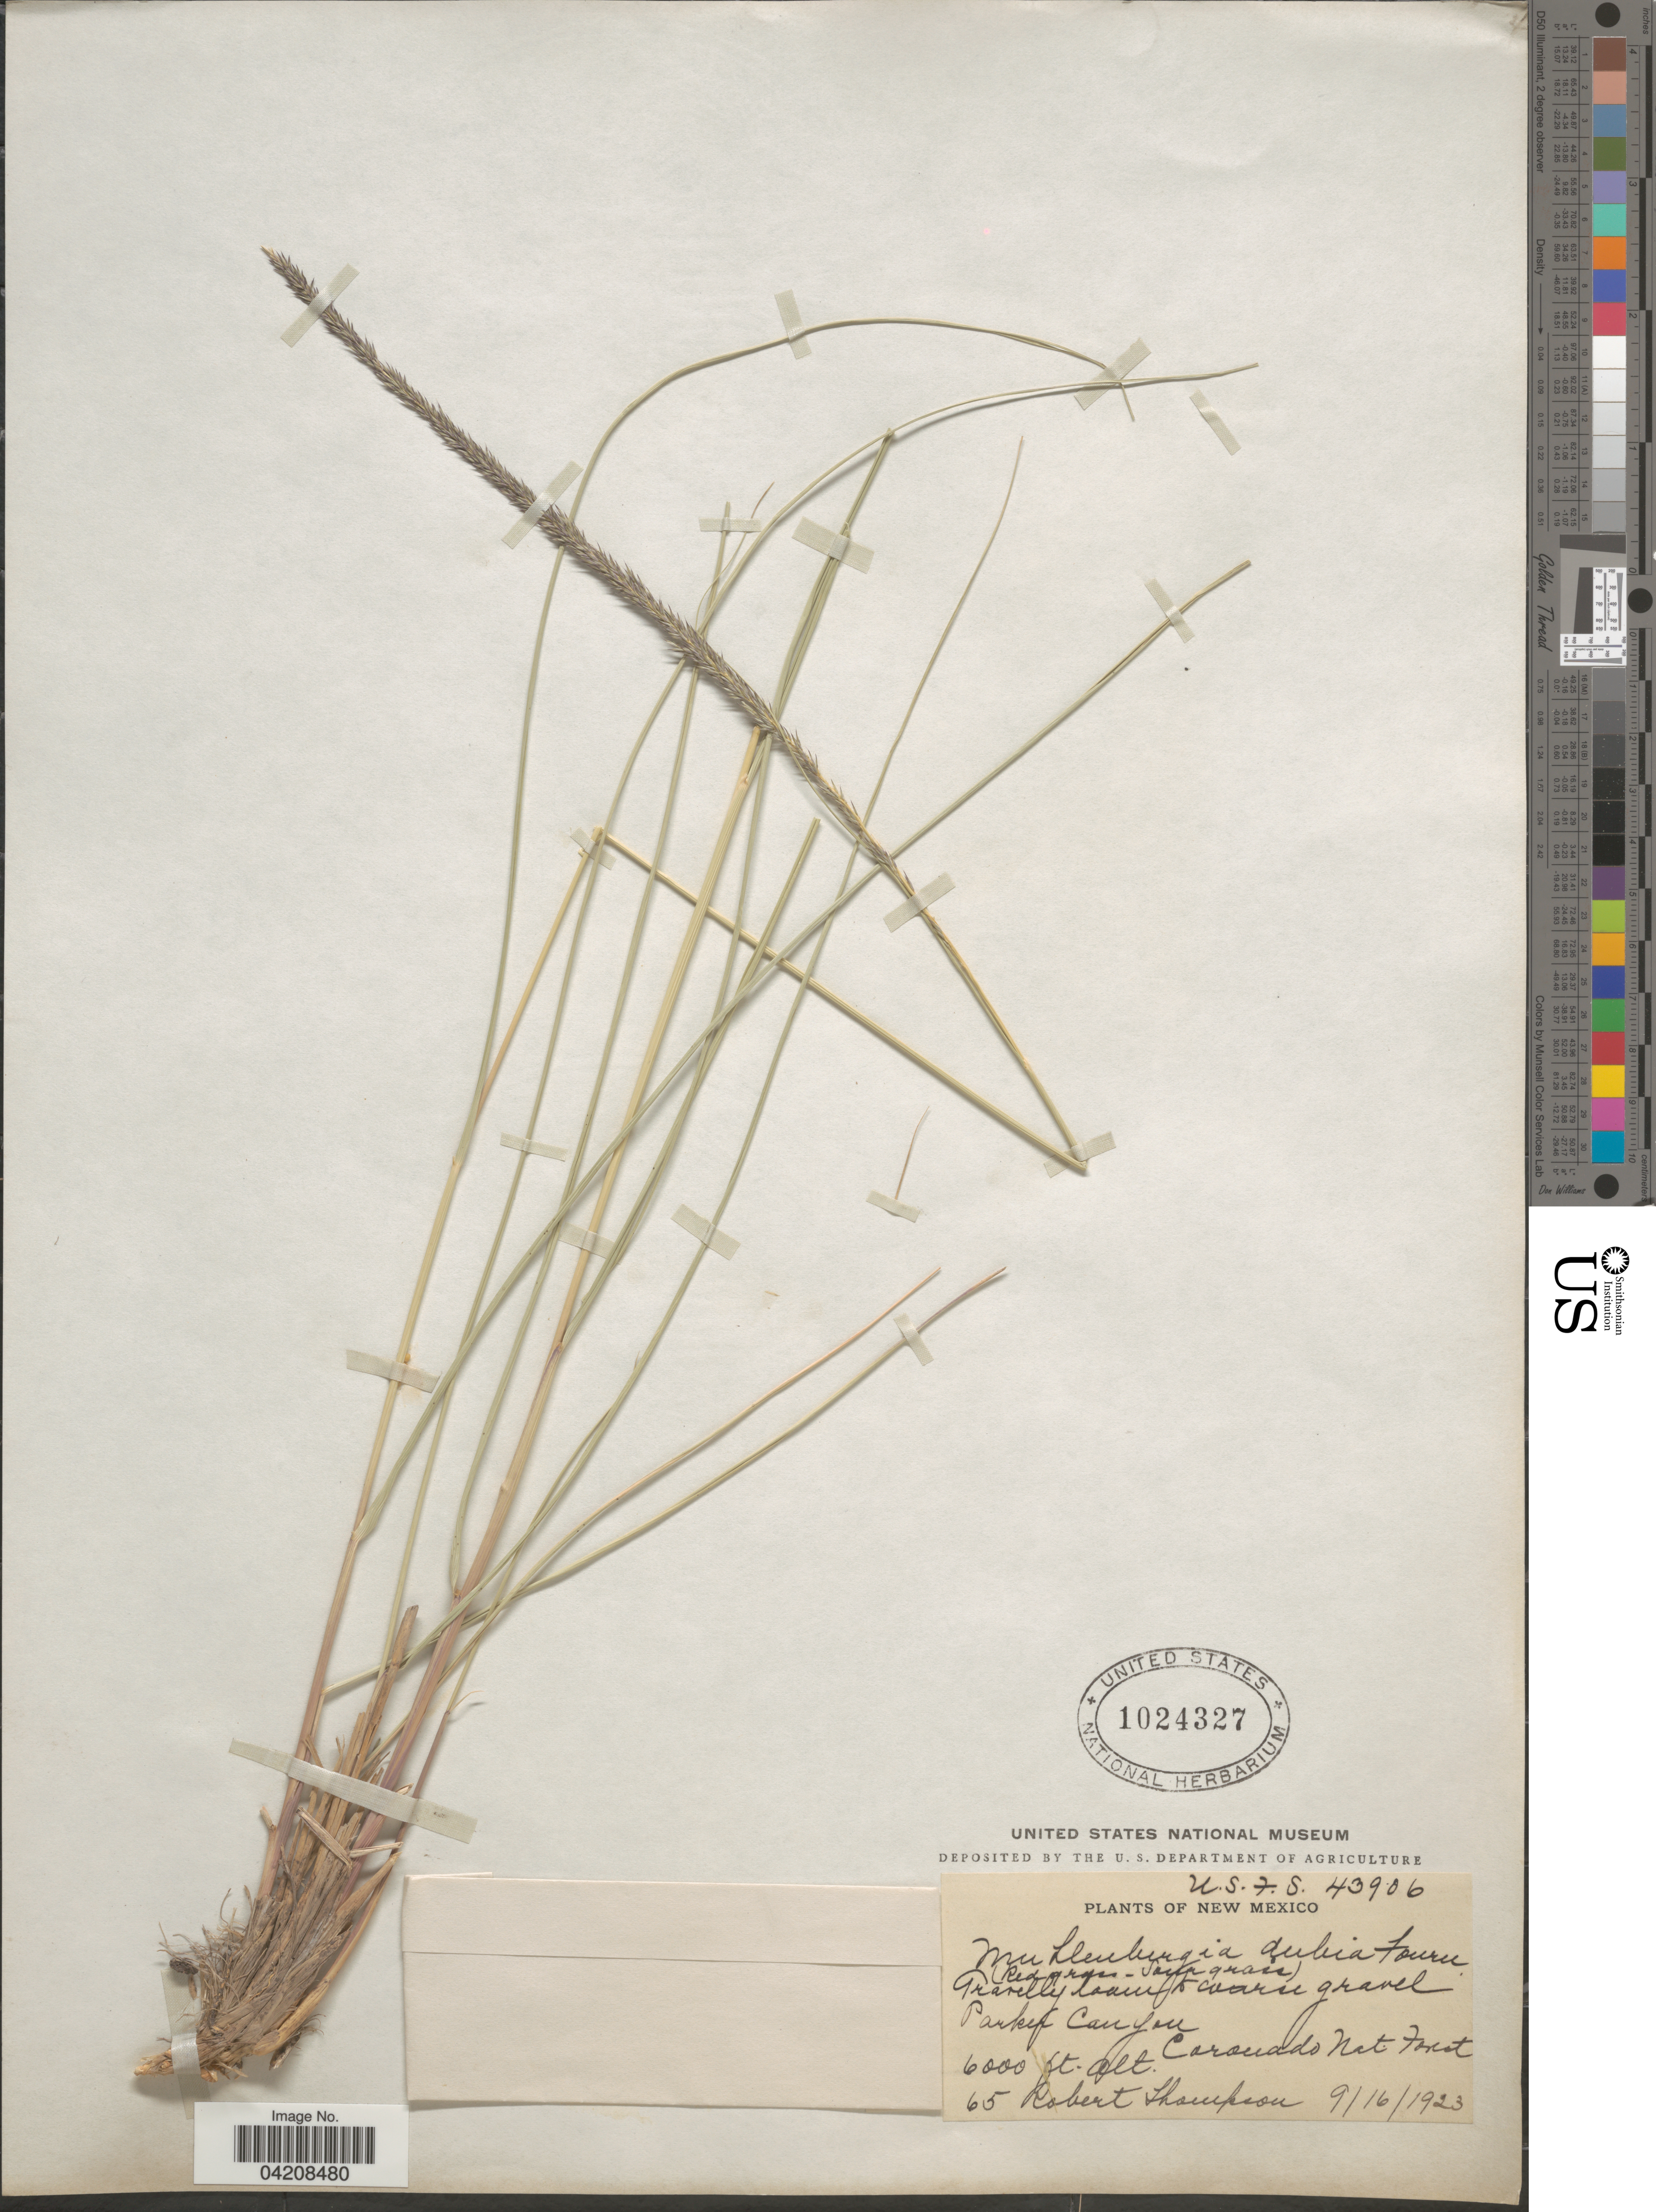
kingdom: Plantae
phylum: Tracheophyta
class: Liliopsida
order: Poales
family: Poaceae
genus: Muhlenbergia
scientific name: Muhlenbergia dubia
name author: E. Fourn.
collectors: R. Thompson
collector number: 65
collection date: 1923-09-16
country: United States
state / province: New Mexico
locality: Parker Canyon. Coronado Nat. Forest.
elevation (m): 1829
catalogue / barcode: US 1024327